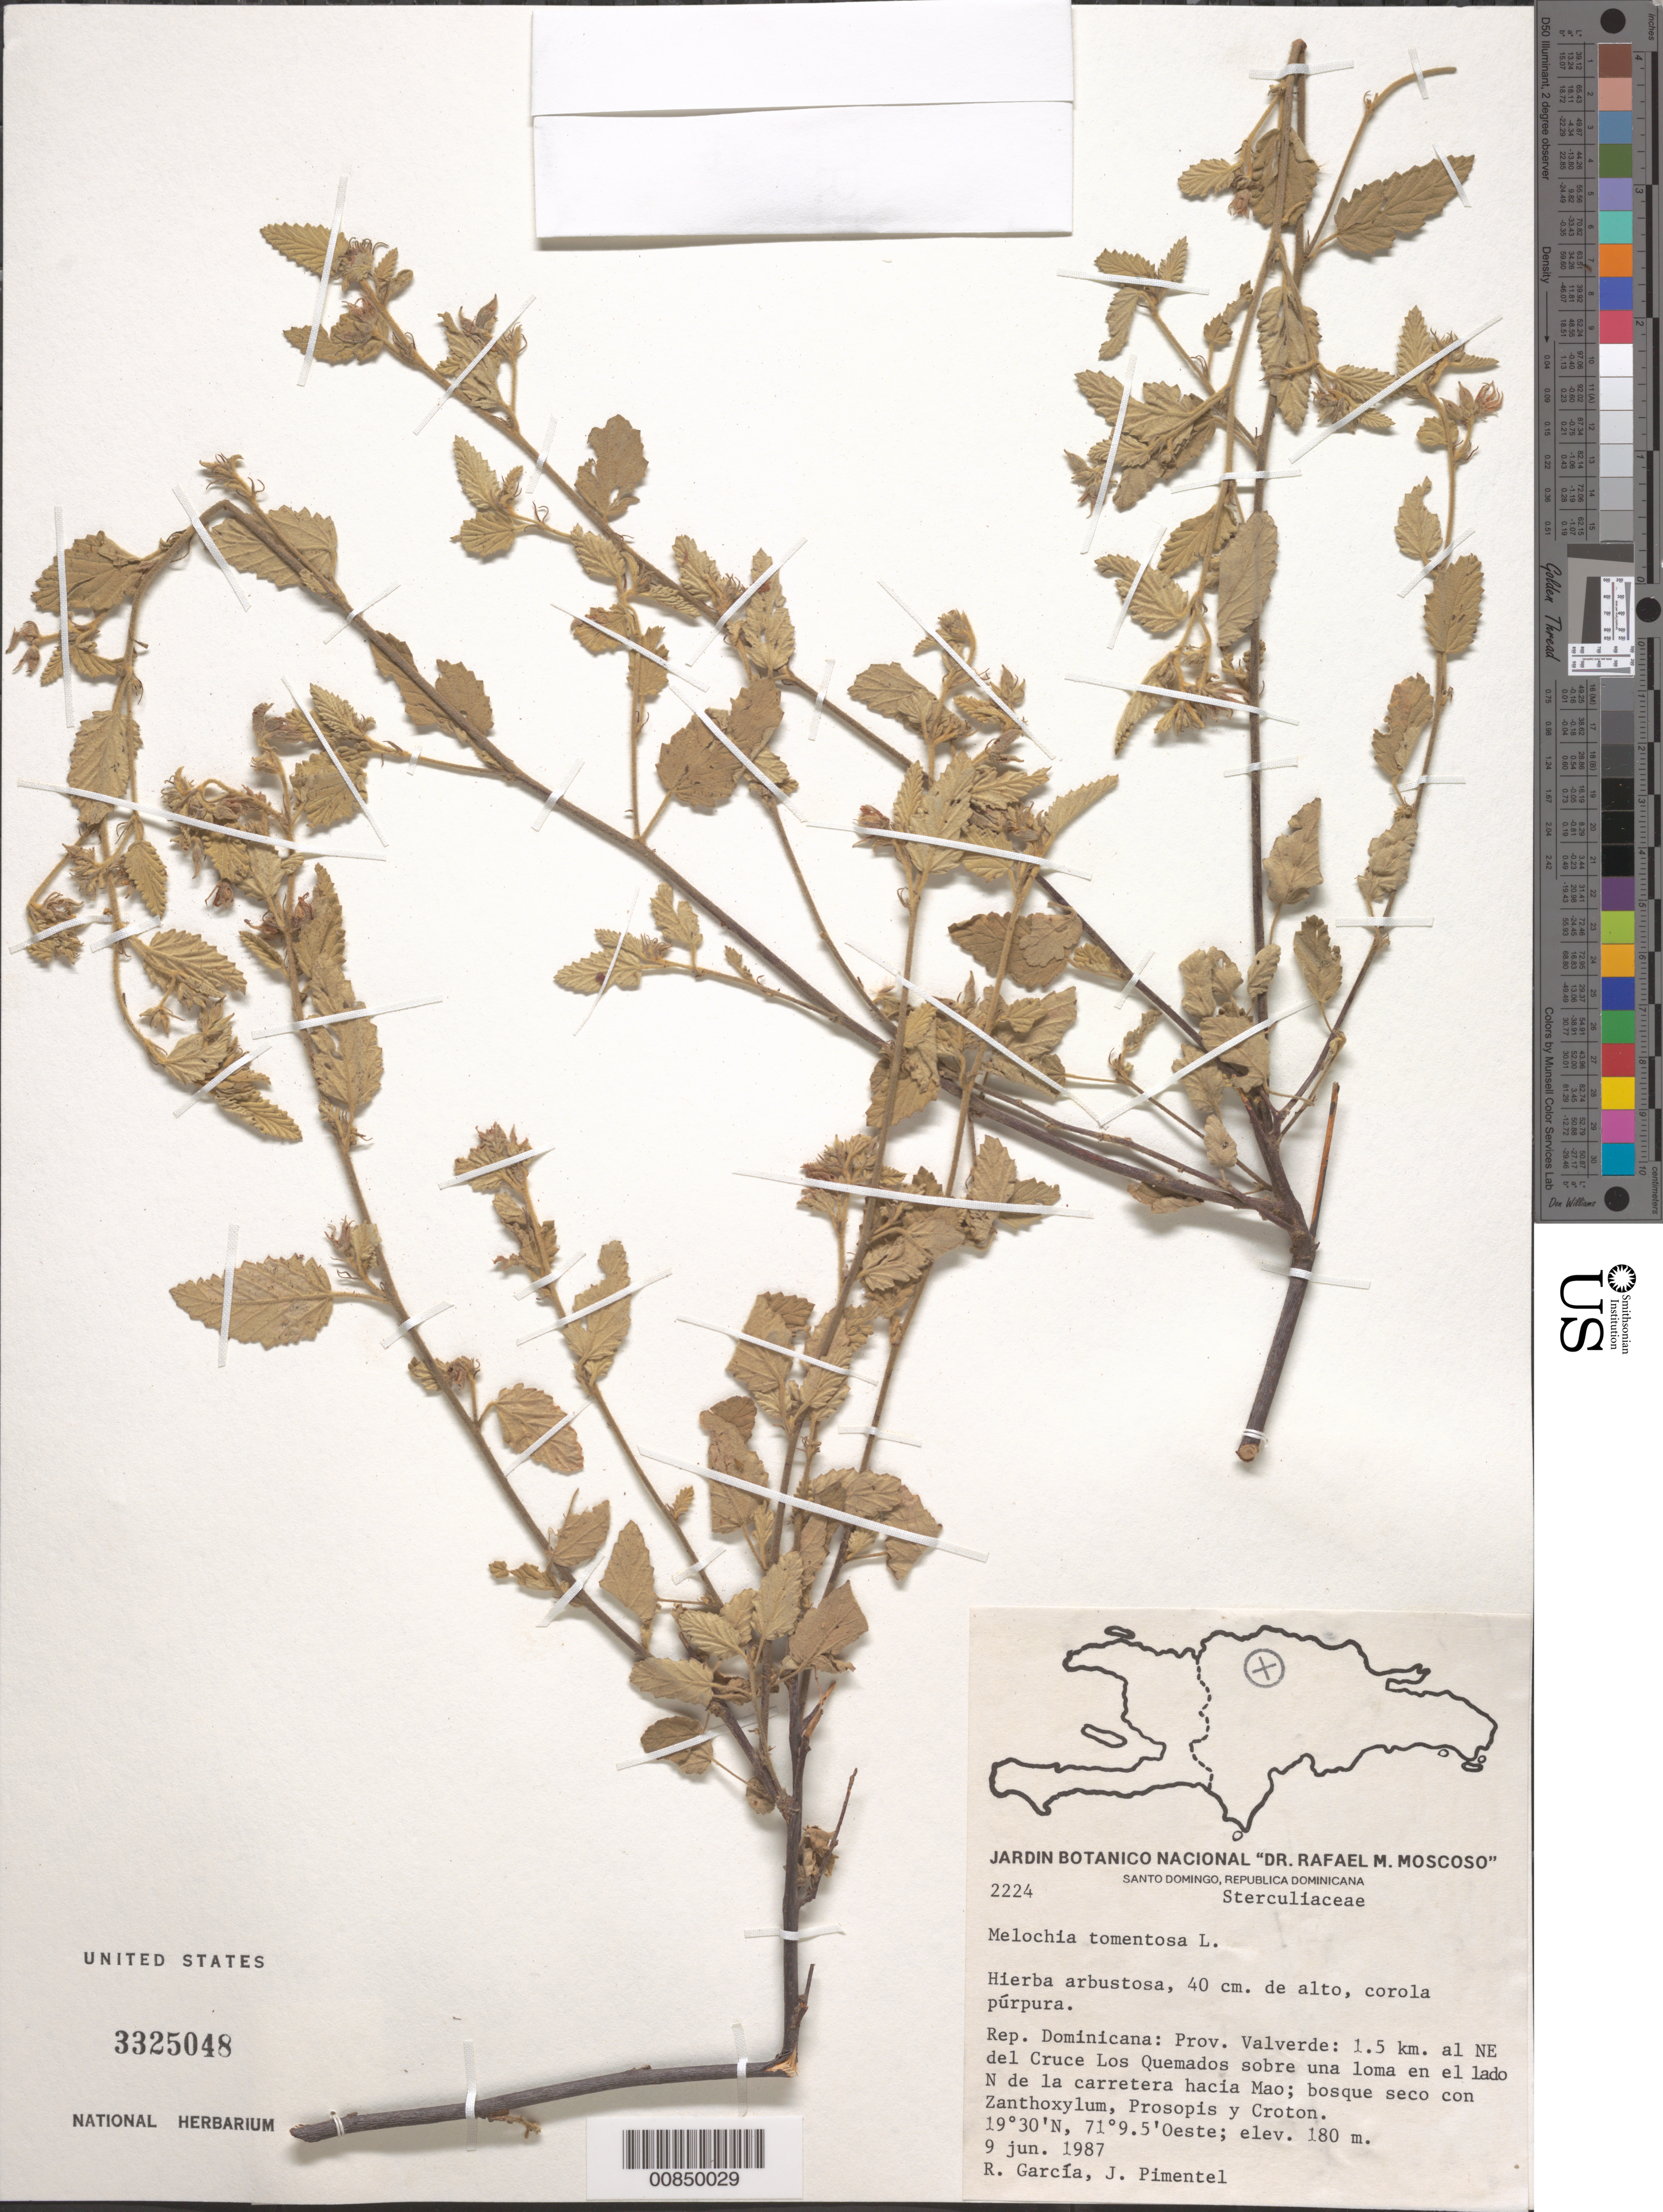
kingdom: Plantae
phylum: Tracheophyta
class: Magnoliopsida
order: Malvales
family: Malvaceae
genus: Melochia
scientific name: Melochia tomentosa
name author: L.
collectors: R. G. García & J. Pimentel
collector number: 2224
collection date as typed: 09 Jun 1987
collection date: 1987-06-09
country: Dominican Republic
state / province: Valverde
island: Hispaniola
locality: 1.5 km, al NE del Cruce Los Quemados sobre una loma en el lado N de la carretera hacia Mao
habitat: Una loma en bosque seco con Zanthoxylum, Prosopis y Croton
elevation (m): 180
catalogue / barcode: US 3325048